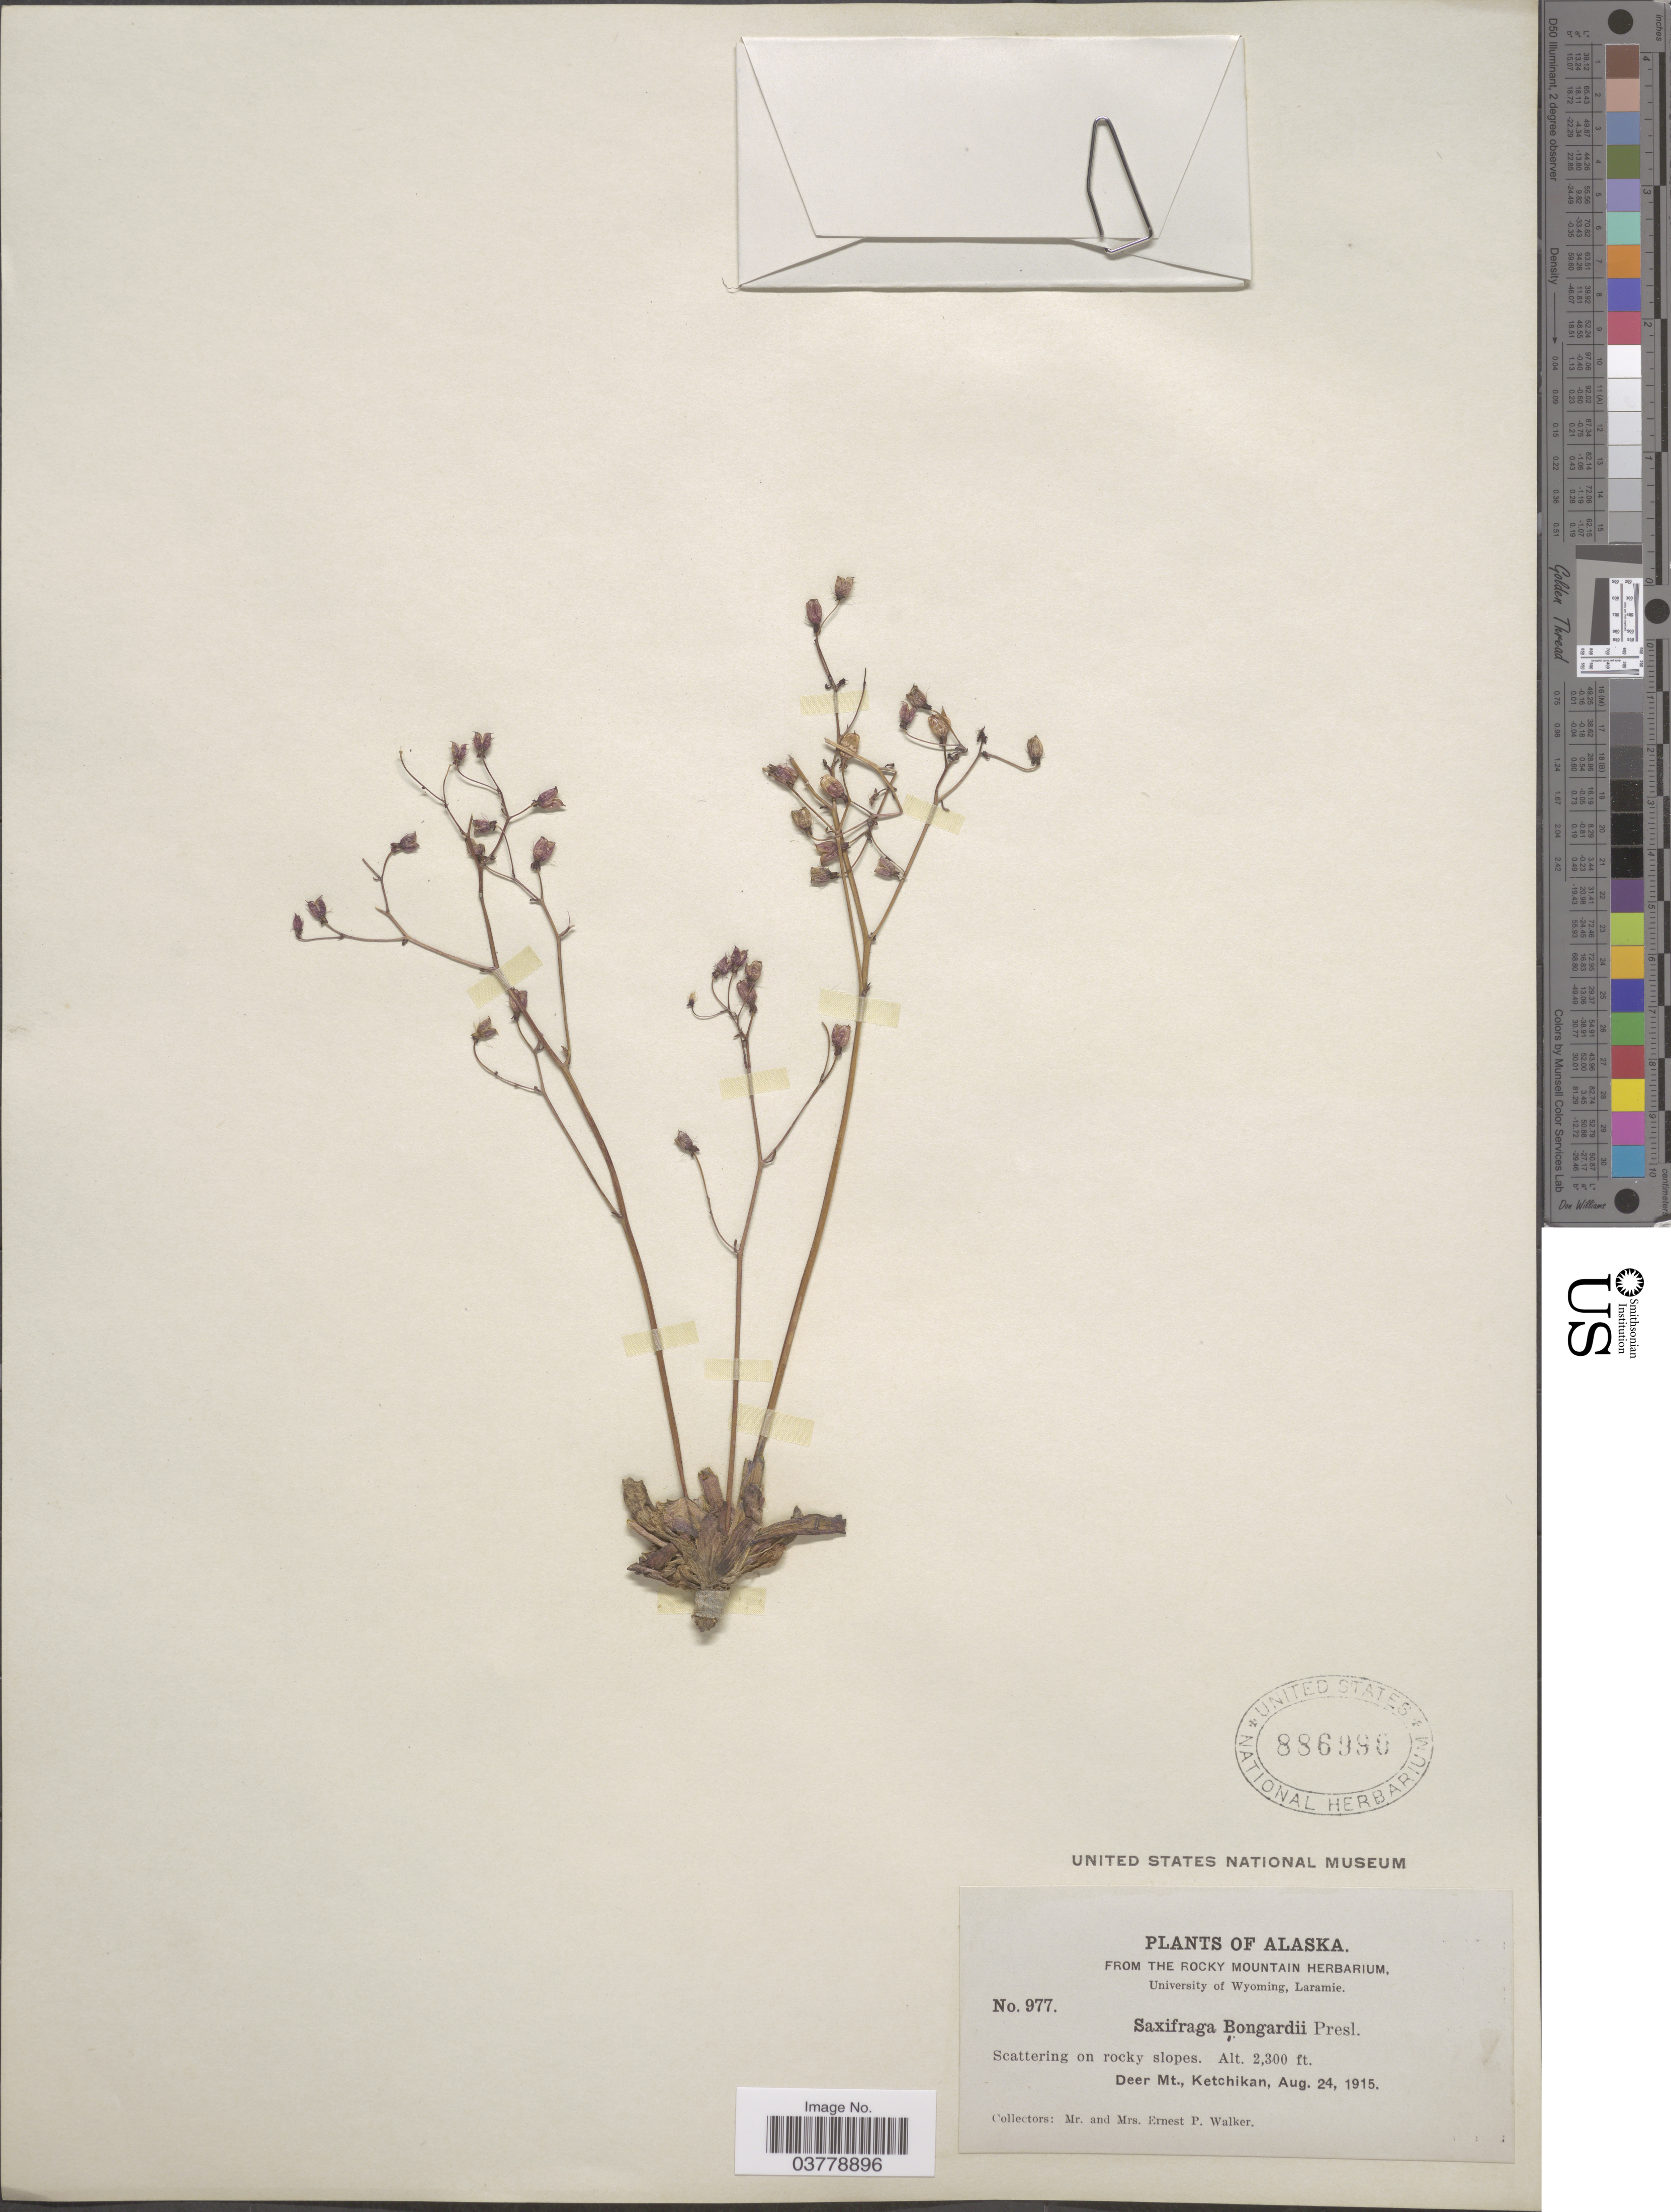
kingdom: Plantae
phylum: Tracheophyta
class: Magnoliopsida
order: Saxifragales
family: Saxifragaceae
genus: Micranthes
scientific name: Micranthes ferruginea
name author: (Graham) Brouillet & Gornall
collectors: E. P. Walker & E. Walker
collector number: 977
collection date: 1915-08-24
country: United States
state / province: Alaska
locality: Deer Mt., Ketchikan.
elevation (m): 701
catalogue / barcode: US 886990